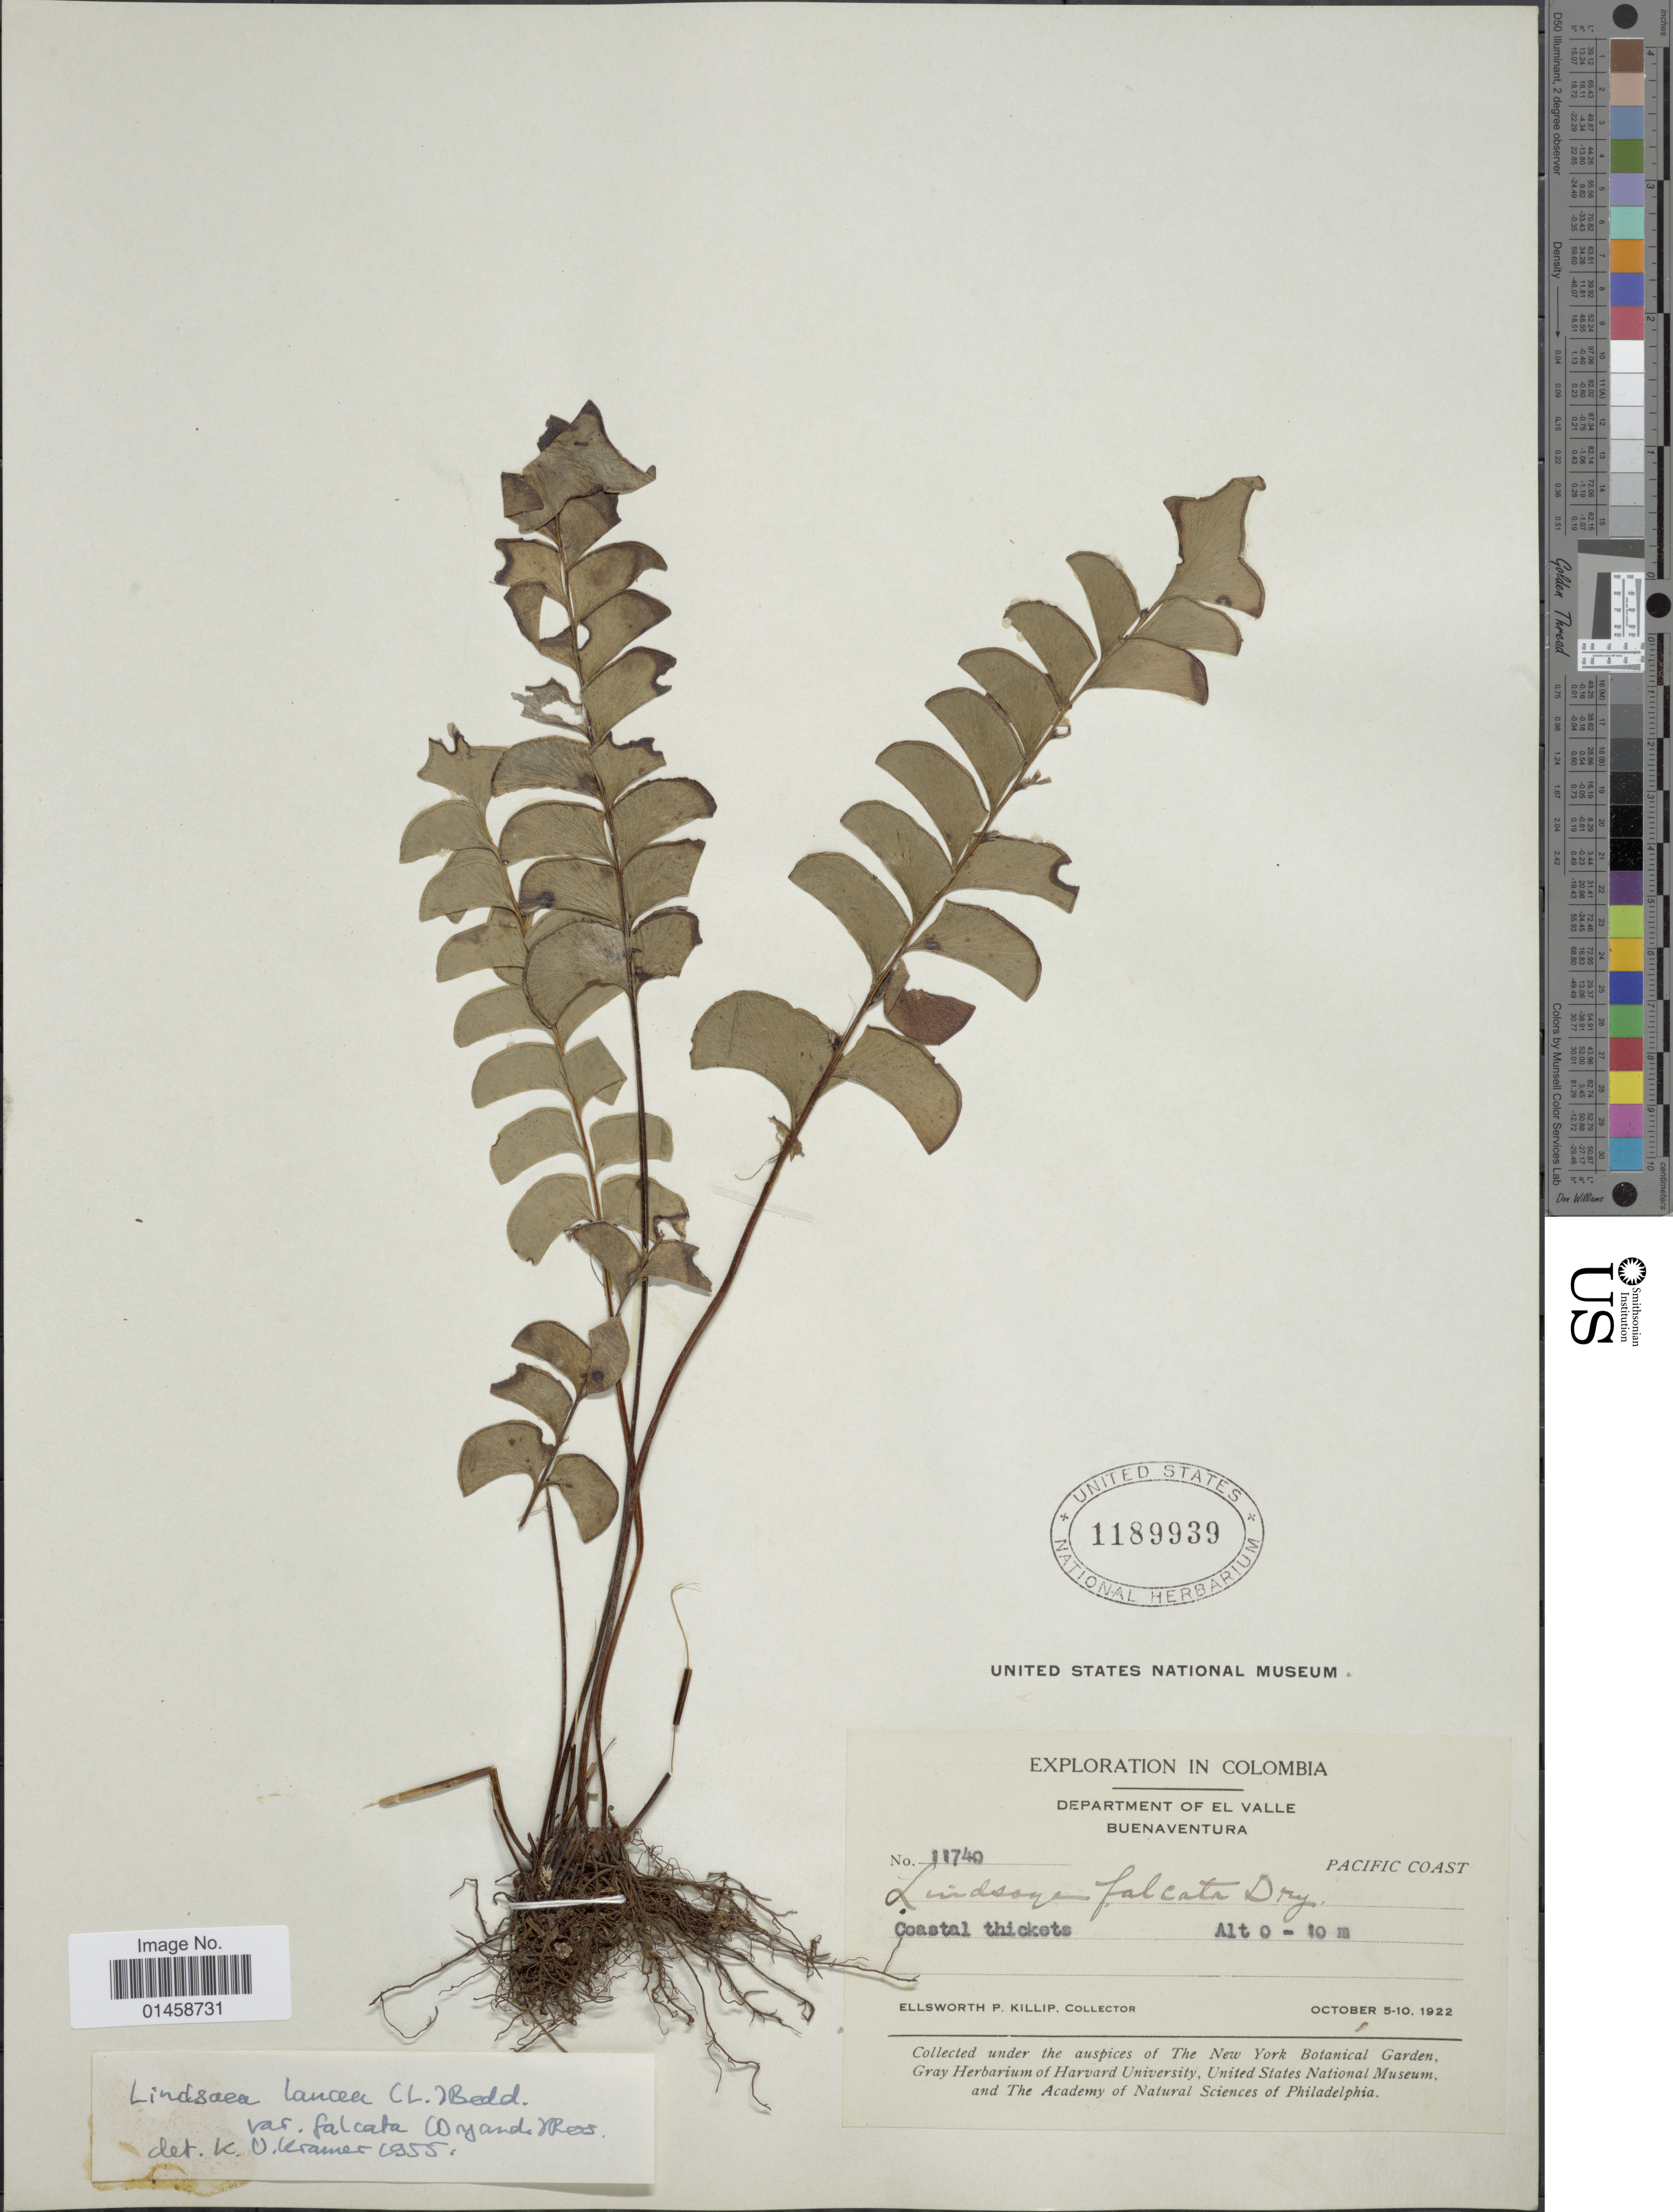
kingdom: Plantae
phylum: Tracheophyta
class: Polypodiopsida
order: Polypodiales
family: Lindsaeaceae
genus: Lindsaea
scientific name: Lindsaea lancea var. falcata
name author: (Dryand.) Rosenst.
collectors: E. P. Killip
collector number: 11740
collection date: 1922-10-05/1922-10-10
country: Colombia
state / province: Valle del Cauca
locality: Department of El Valle, Buenaventura, Pacific Coast, Coastal thickets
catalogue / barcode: US 1189939